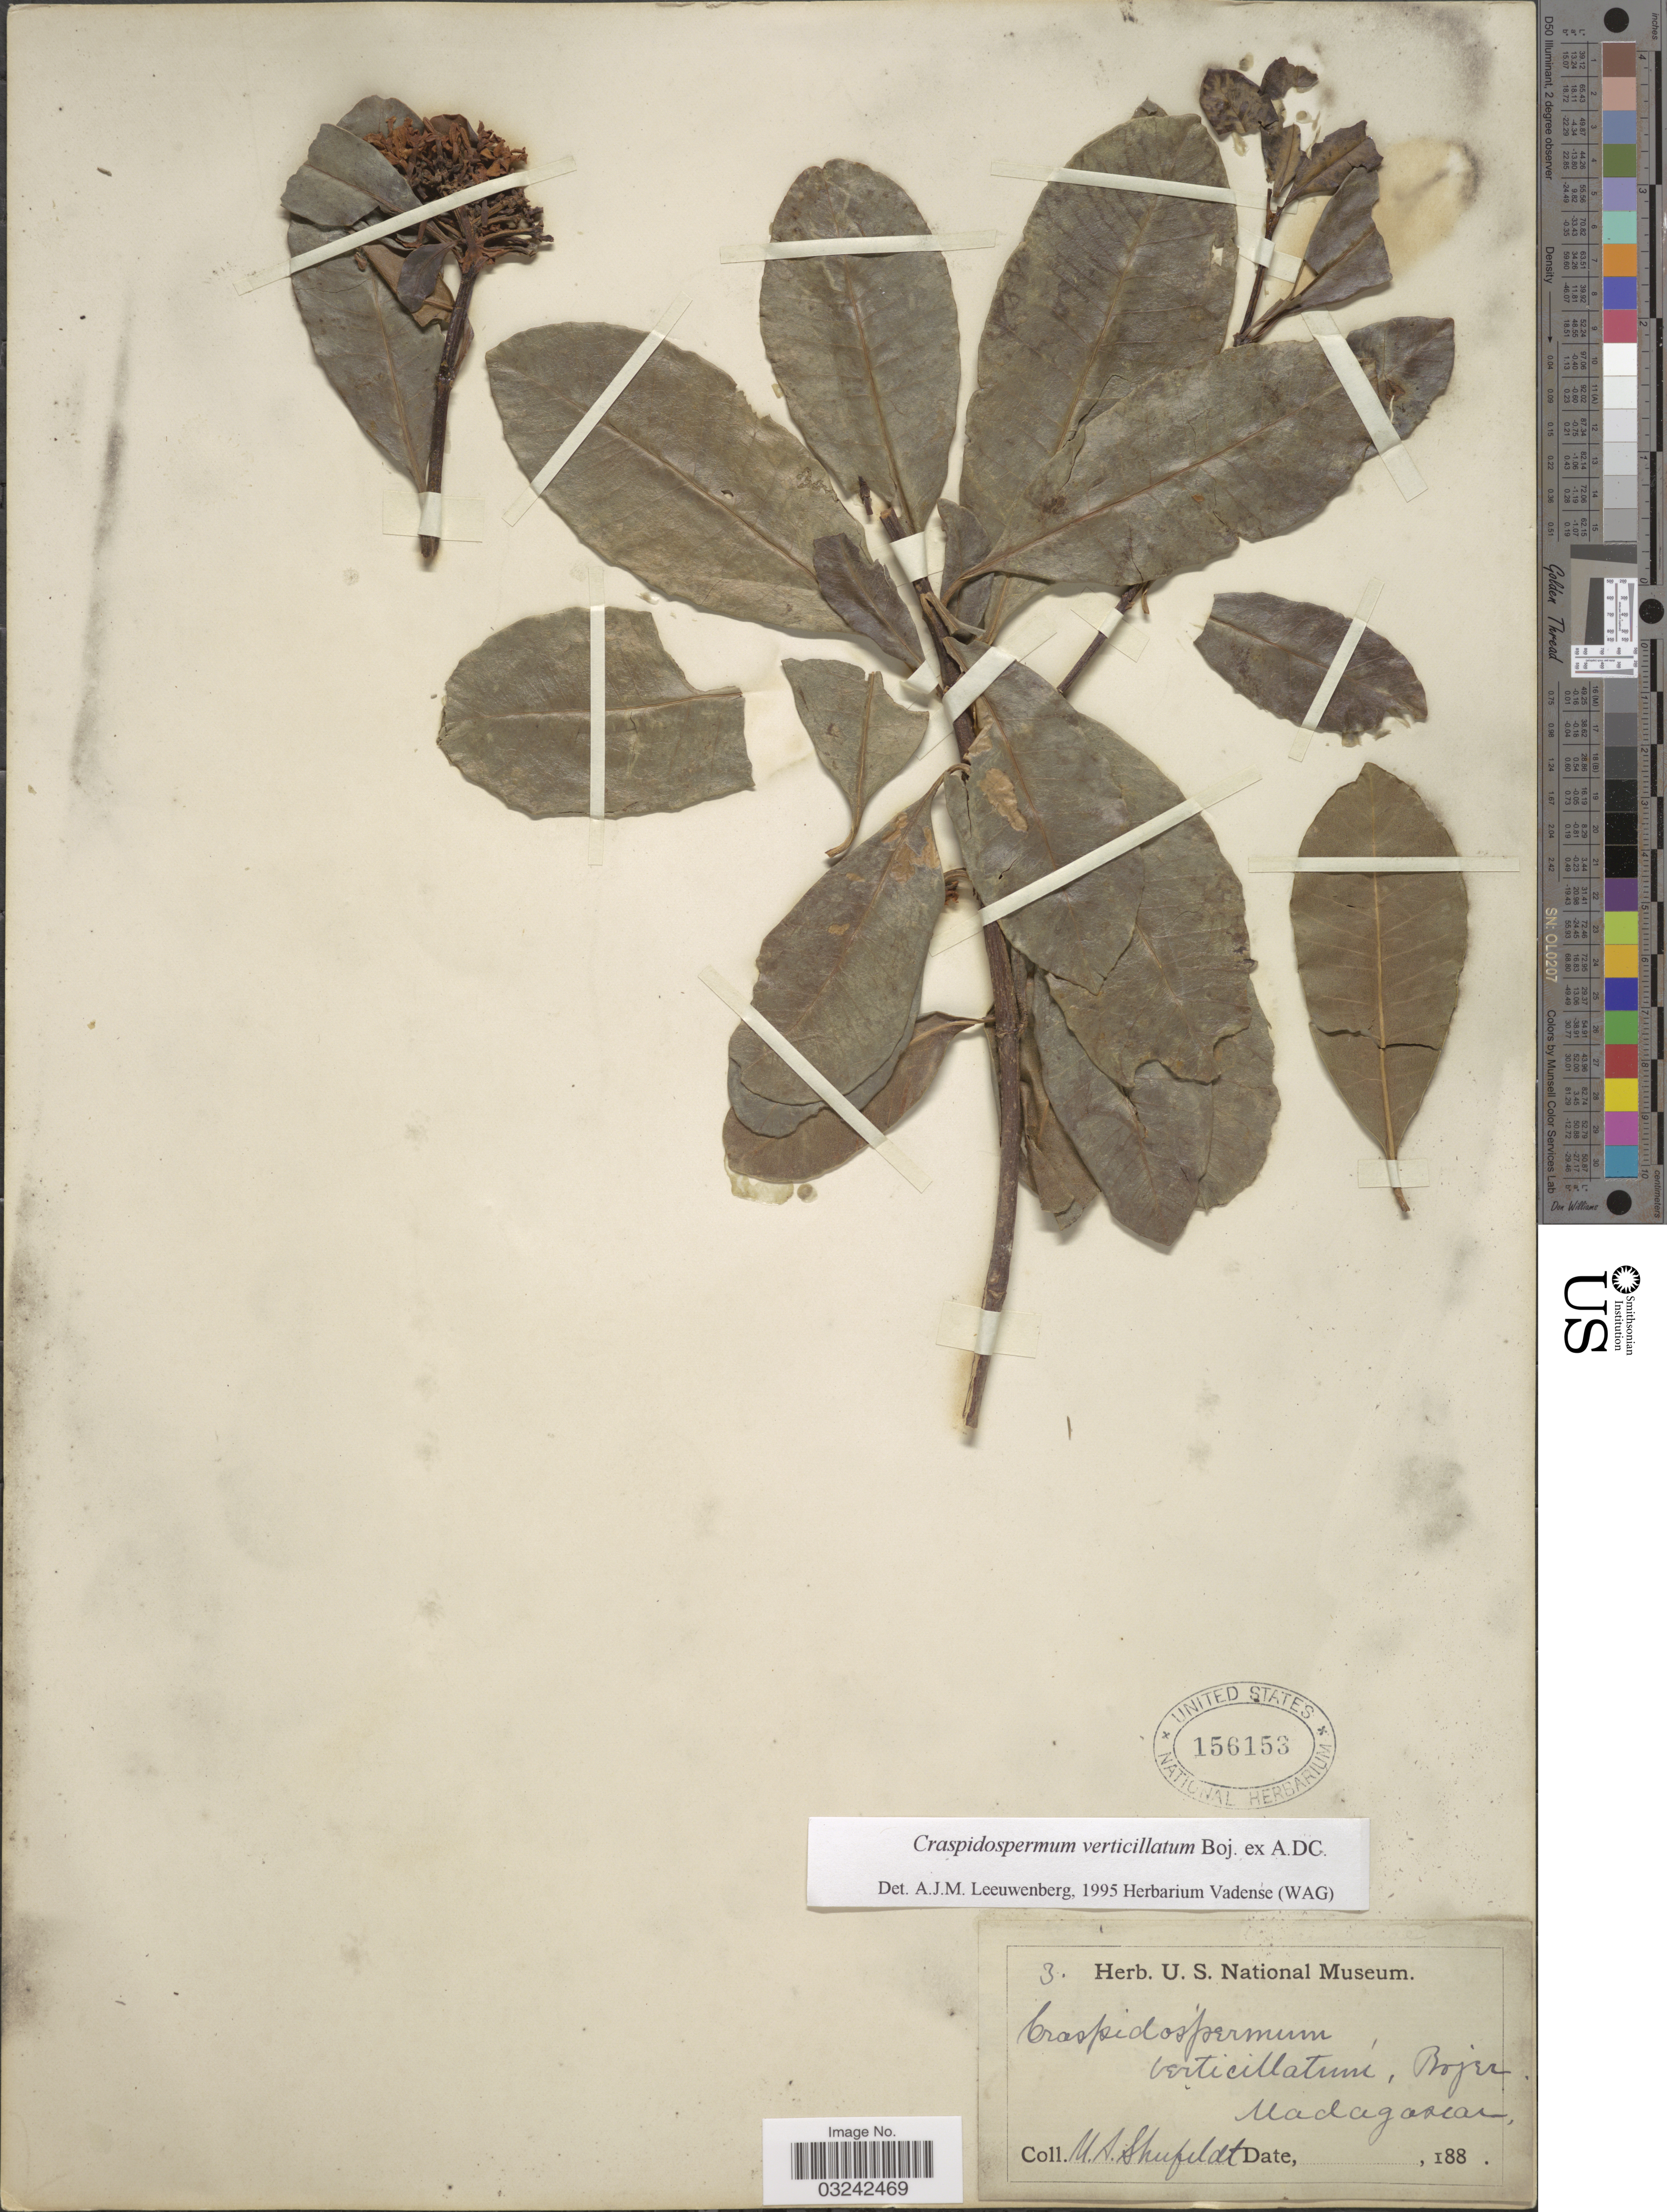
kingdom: Plantae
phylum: Tracheophyta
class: Magnoliopsida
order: Gentianales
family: Apocynaceae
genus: Craspidospermum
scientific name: Craspidospermum verticillatum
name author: Bojer ex A. DC.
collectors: M. Shufeldt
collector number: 3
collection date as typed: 188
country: Madagascar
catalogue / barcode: US 156153